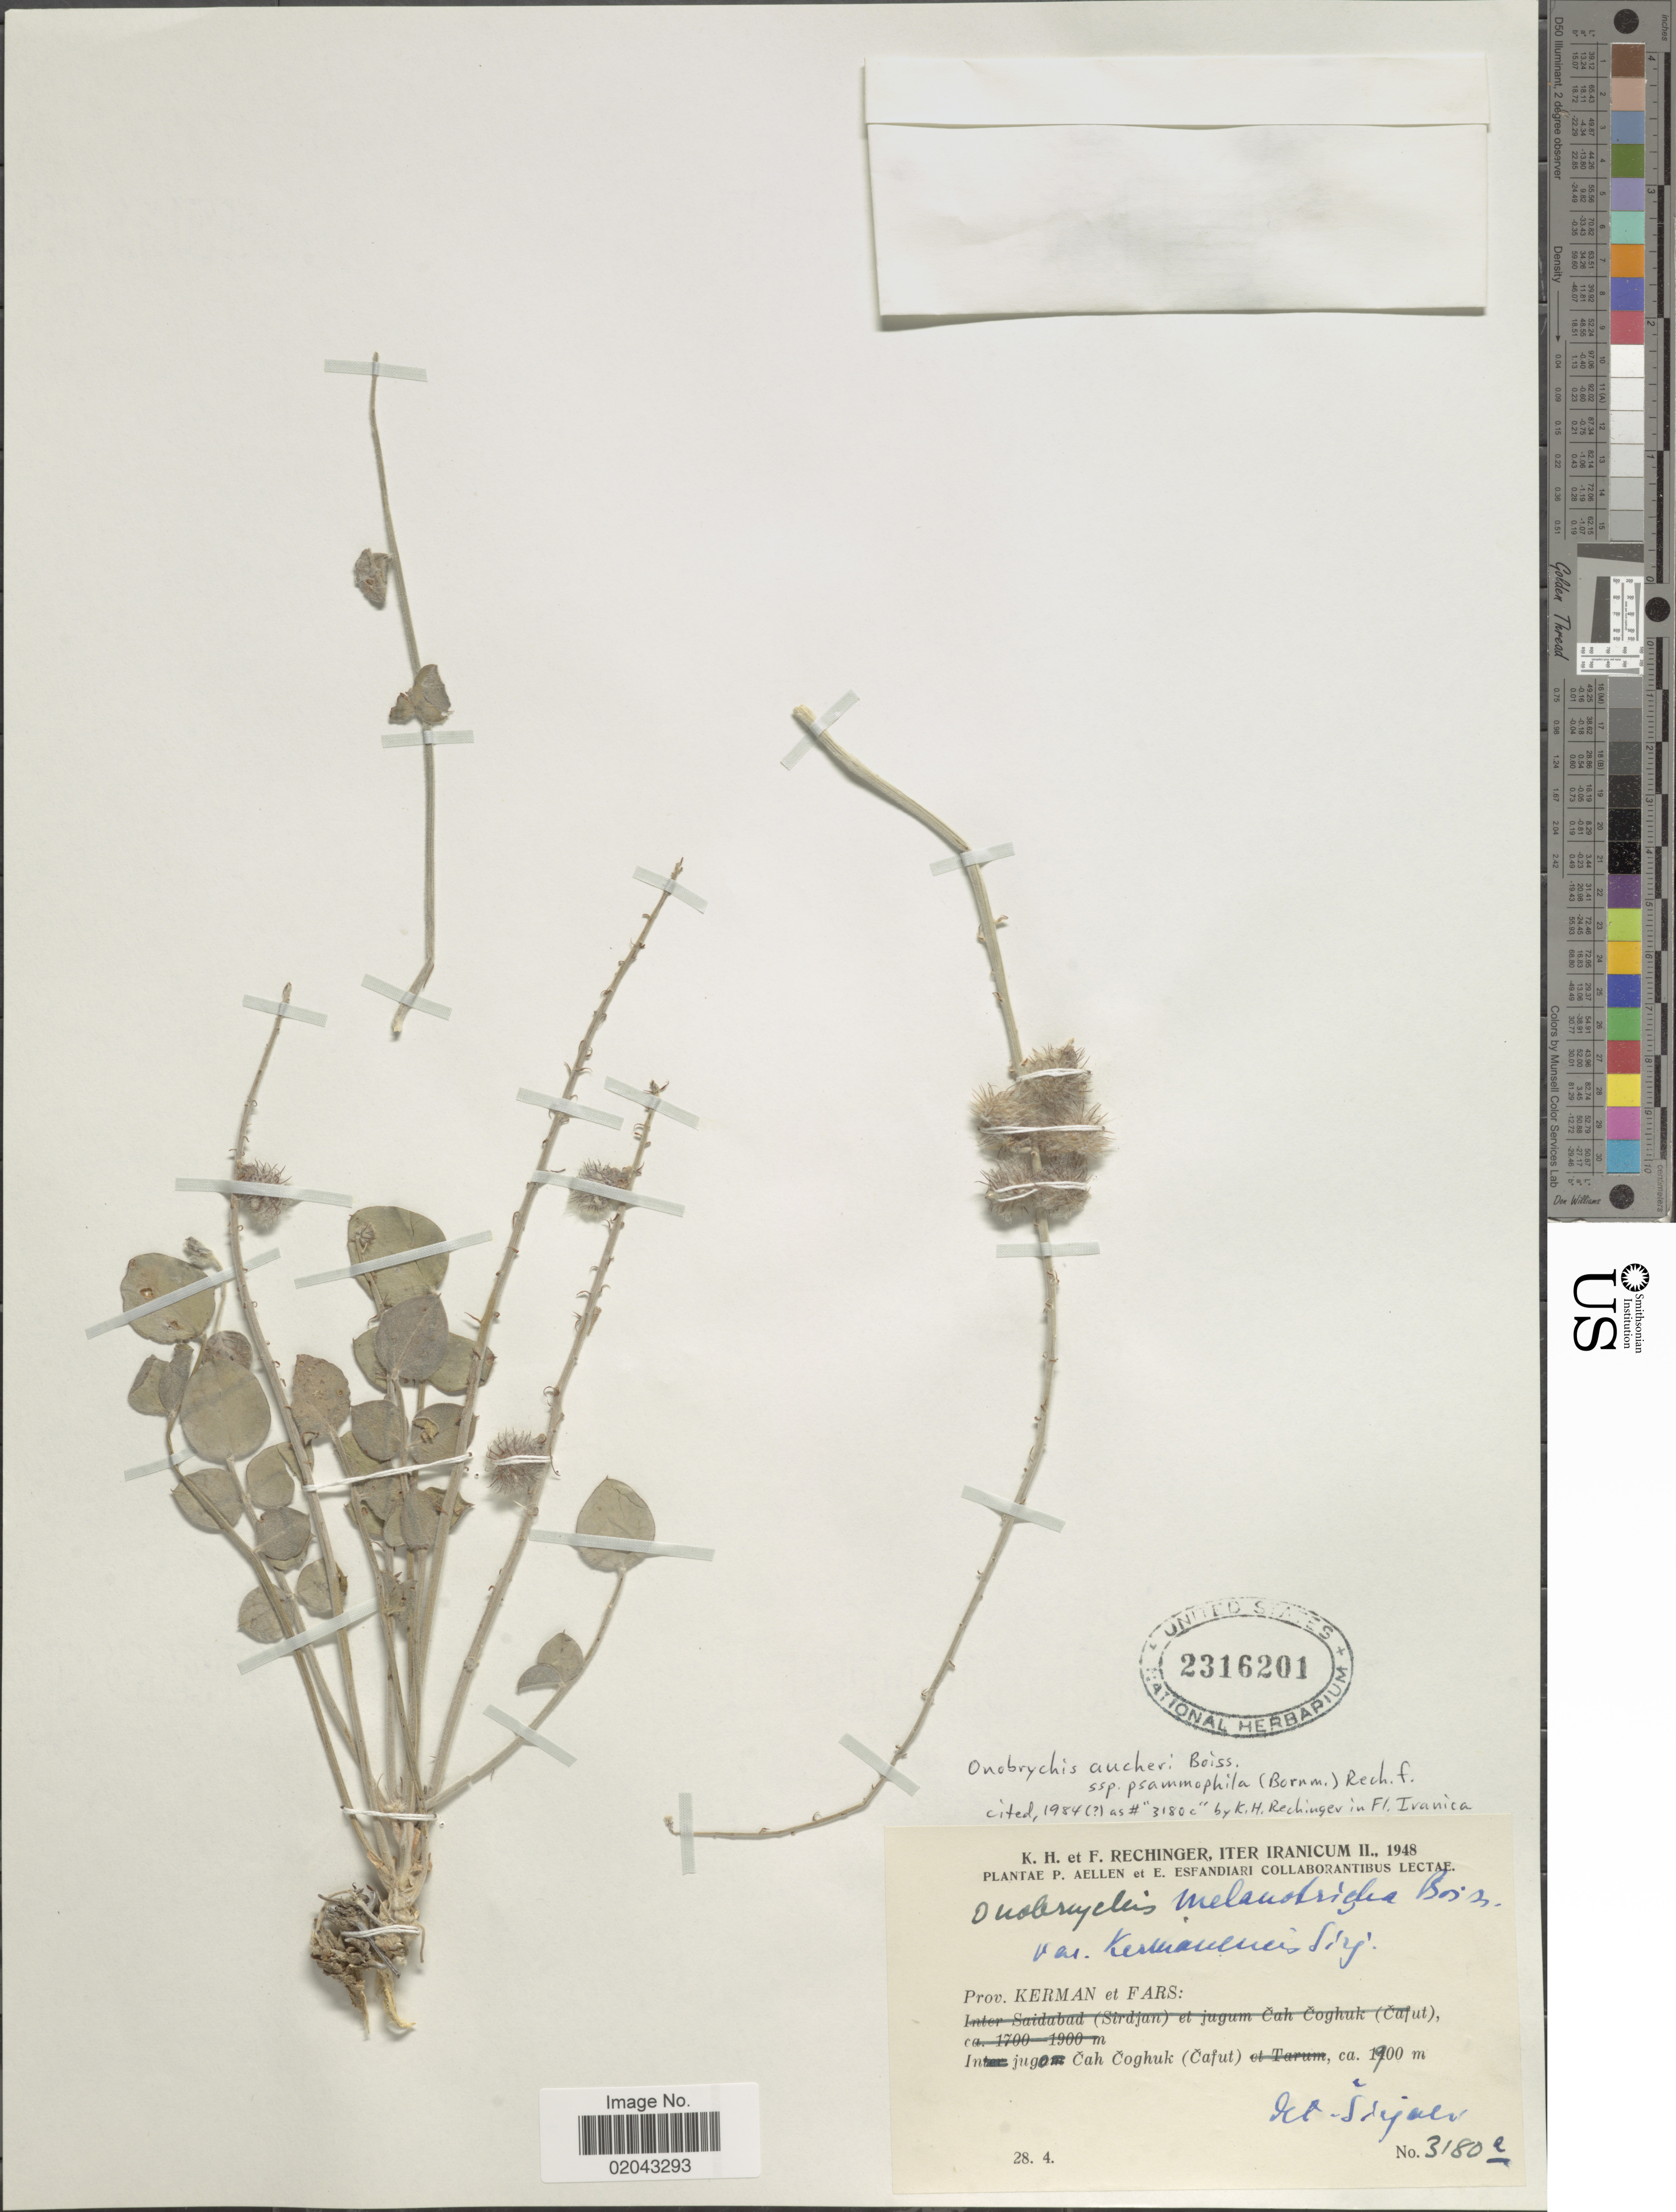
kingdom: Plantae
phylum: Tracheophyta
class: Magnoliopsida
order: Fabales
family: Fabaceae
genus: Onobrychis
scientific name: Onobrychis aucheri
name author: Boiss.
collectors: K. H. Rechinger & F. Rechinger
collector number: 3180e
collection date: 1948-04-28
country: Iran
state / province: Kerman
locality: Prov. Kerman et Fars. In jugo Cak.Coghuk (Cafut). Iranicum,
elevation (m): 1900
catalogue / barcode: US 2316201